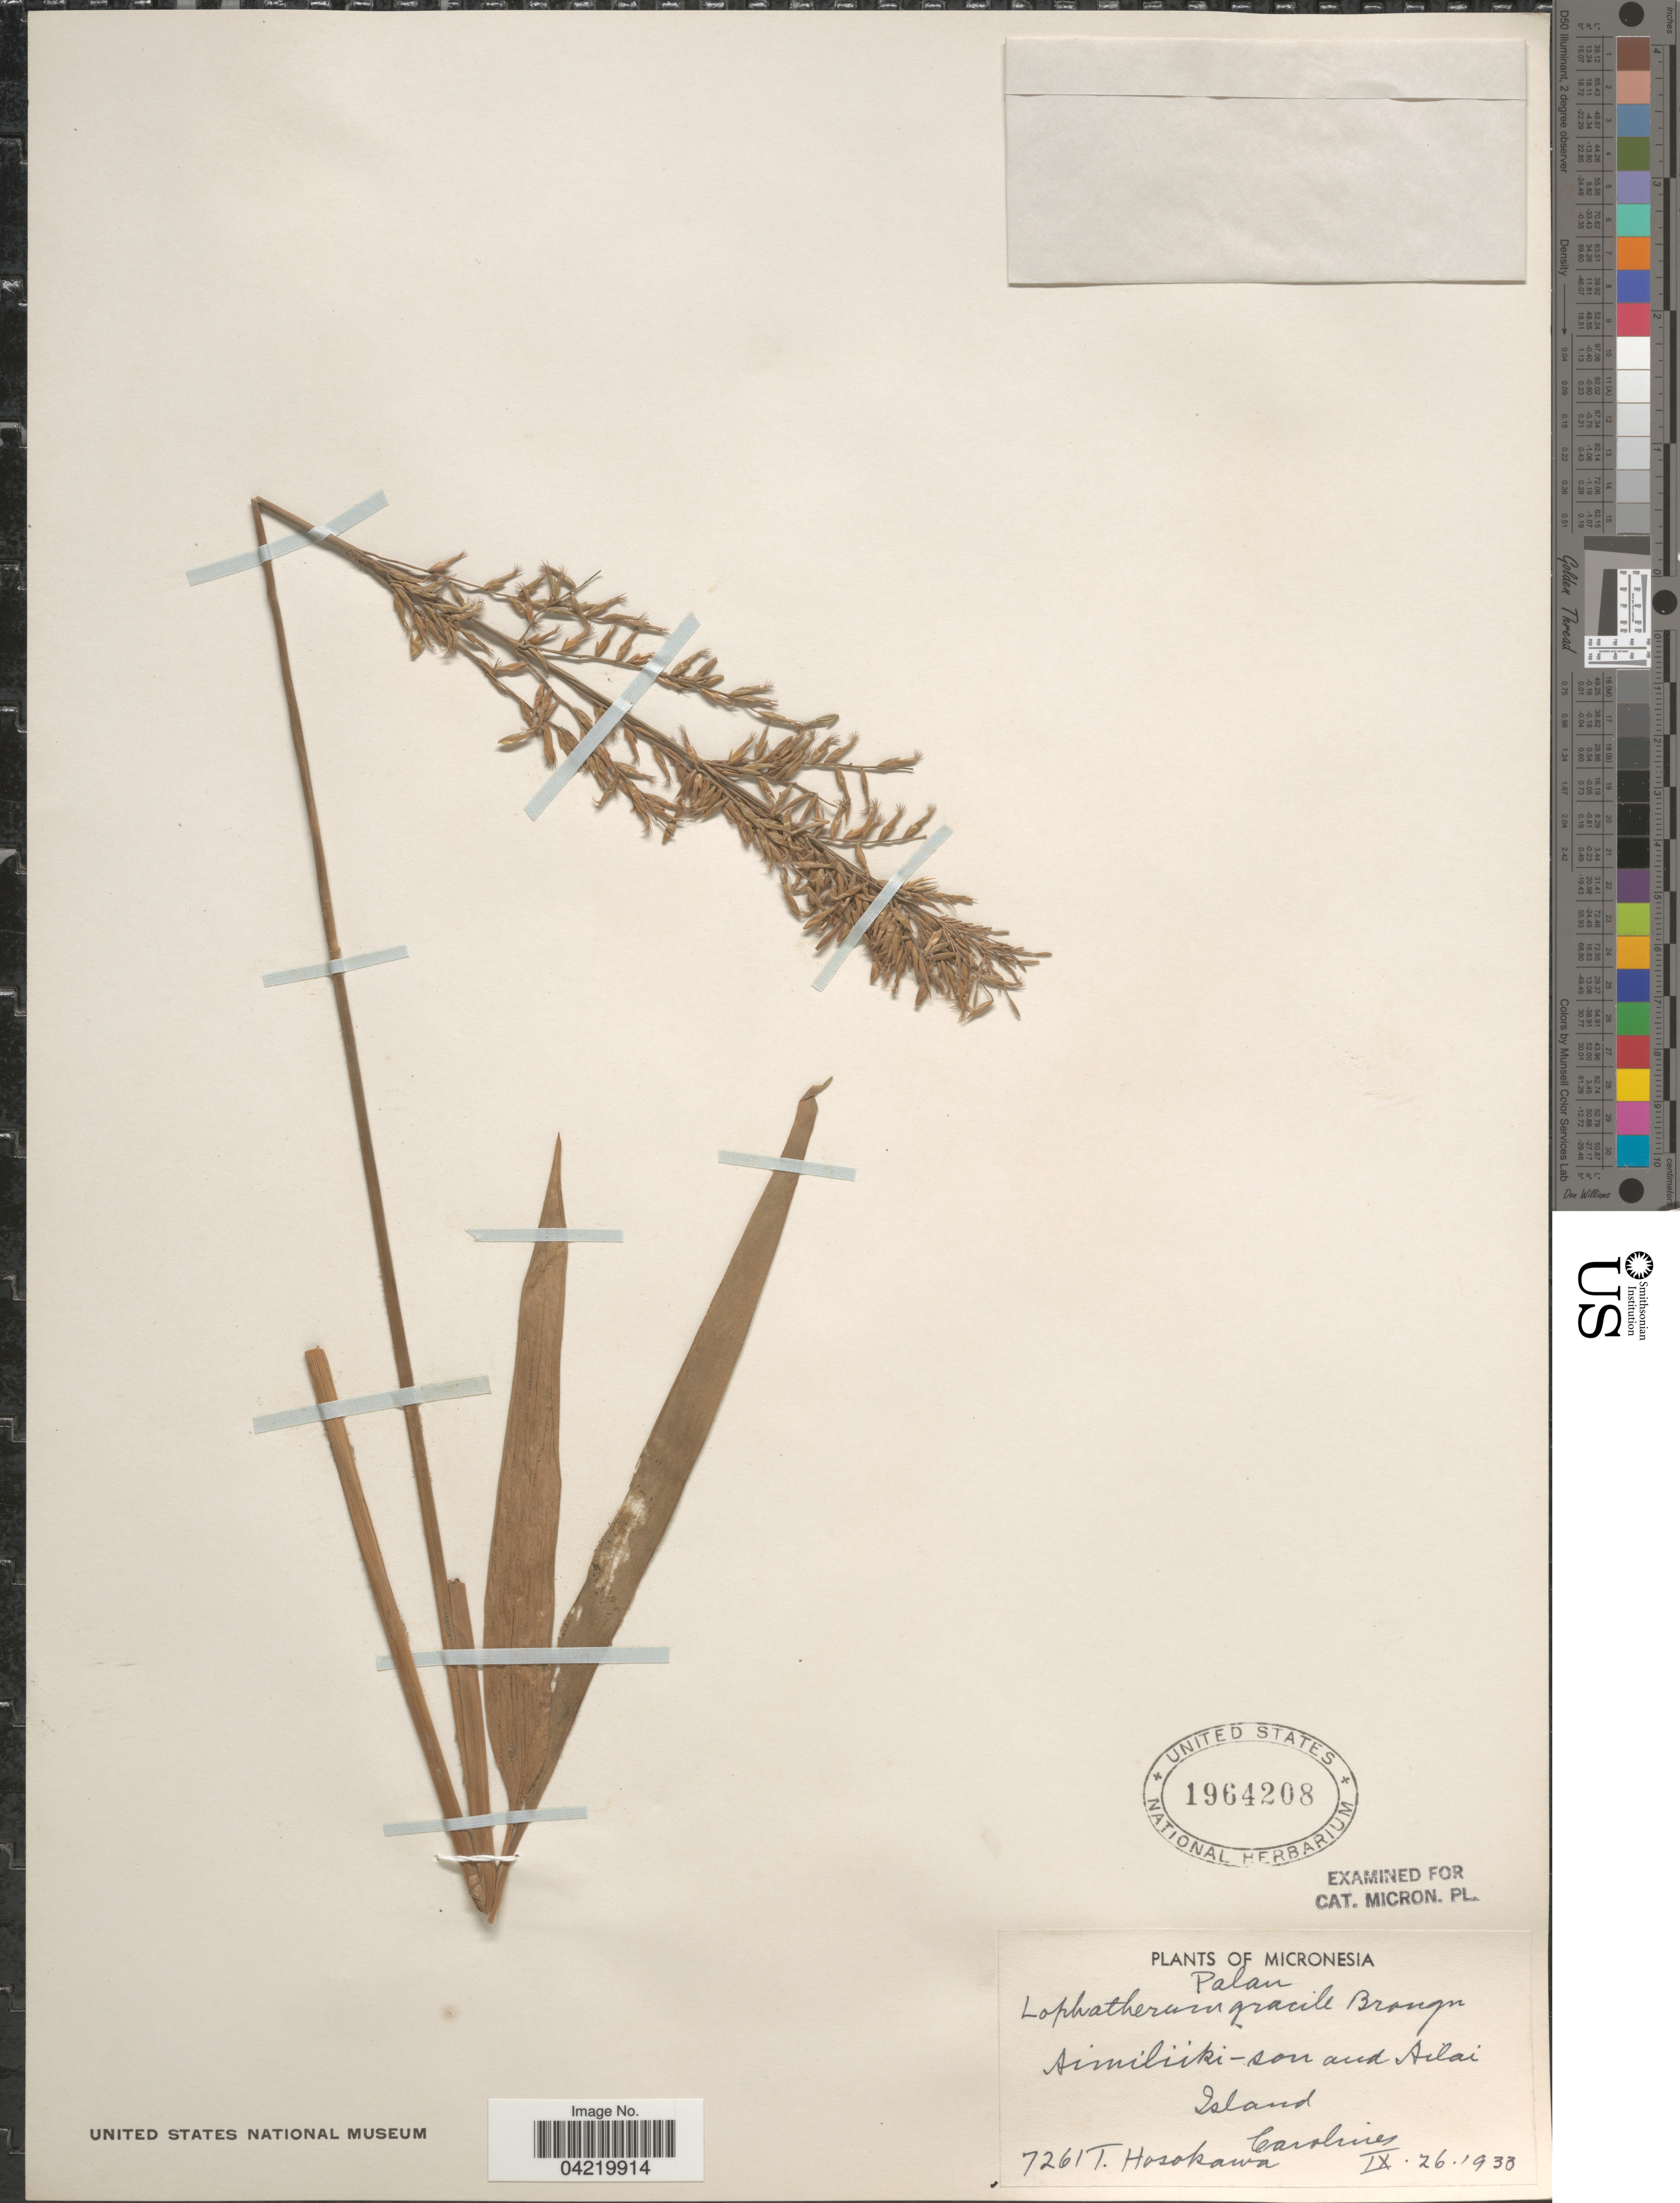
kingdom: Plantae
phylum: Tracheophyta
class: Liliopsida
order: Poales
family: Poaceae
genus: Lophatherum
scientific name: Lophatherum gracile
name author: Brongn.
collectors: T. Hosakawa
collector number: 7261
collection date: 1933-09-26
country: Palau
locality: Micronesia. Palau. Aimiliiki-son and Ailai. Island Carolines.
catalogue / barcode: US 1964208